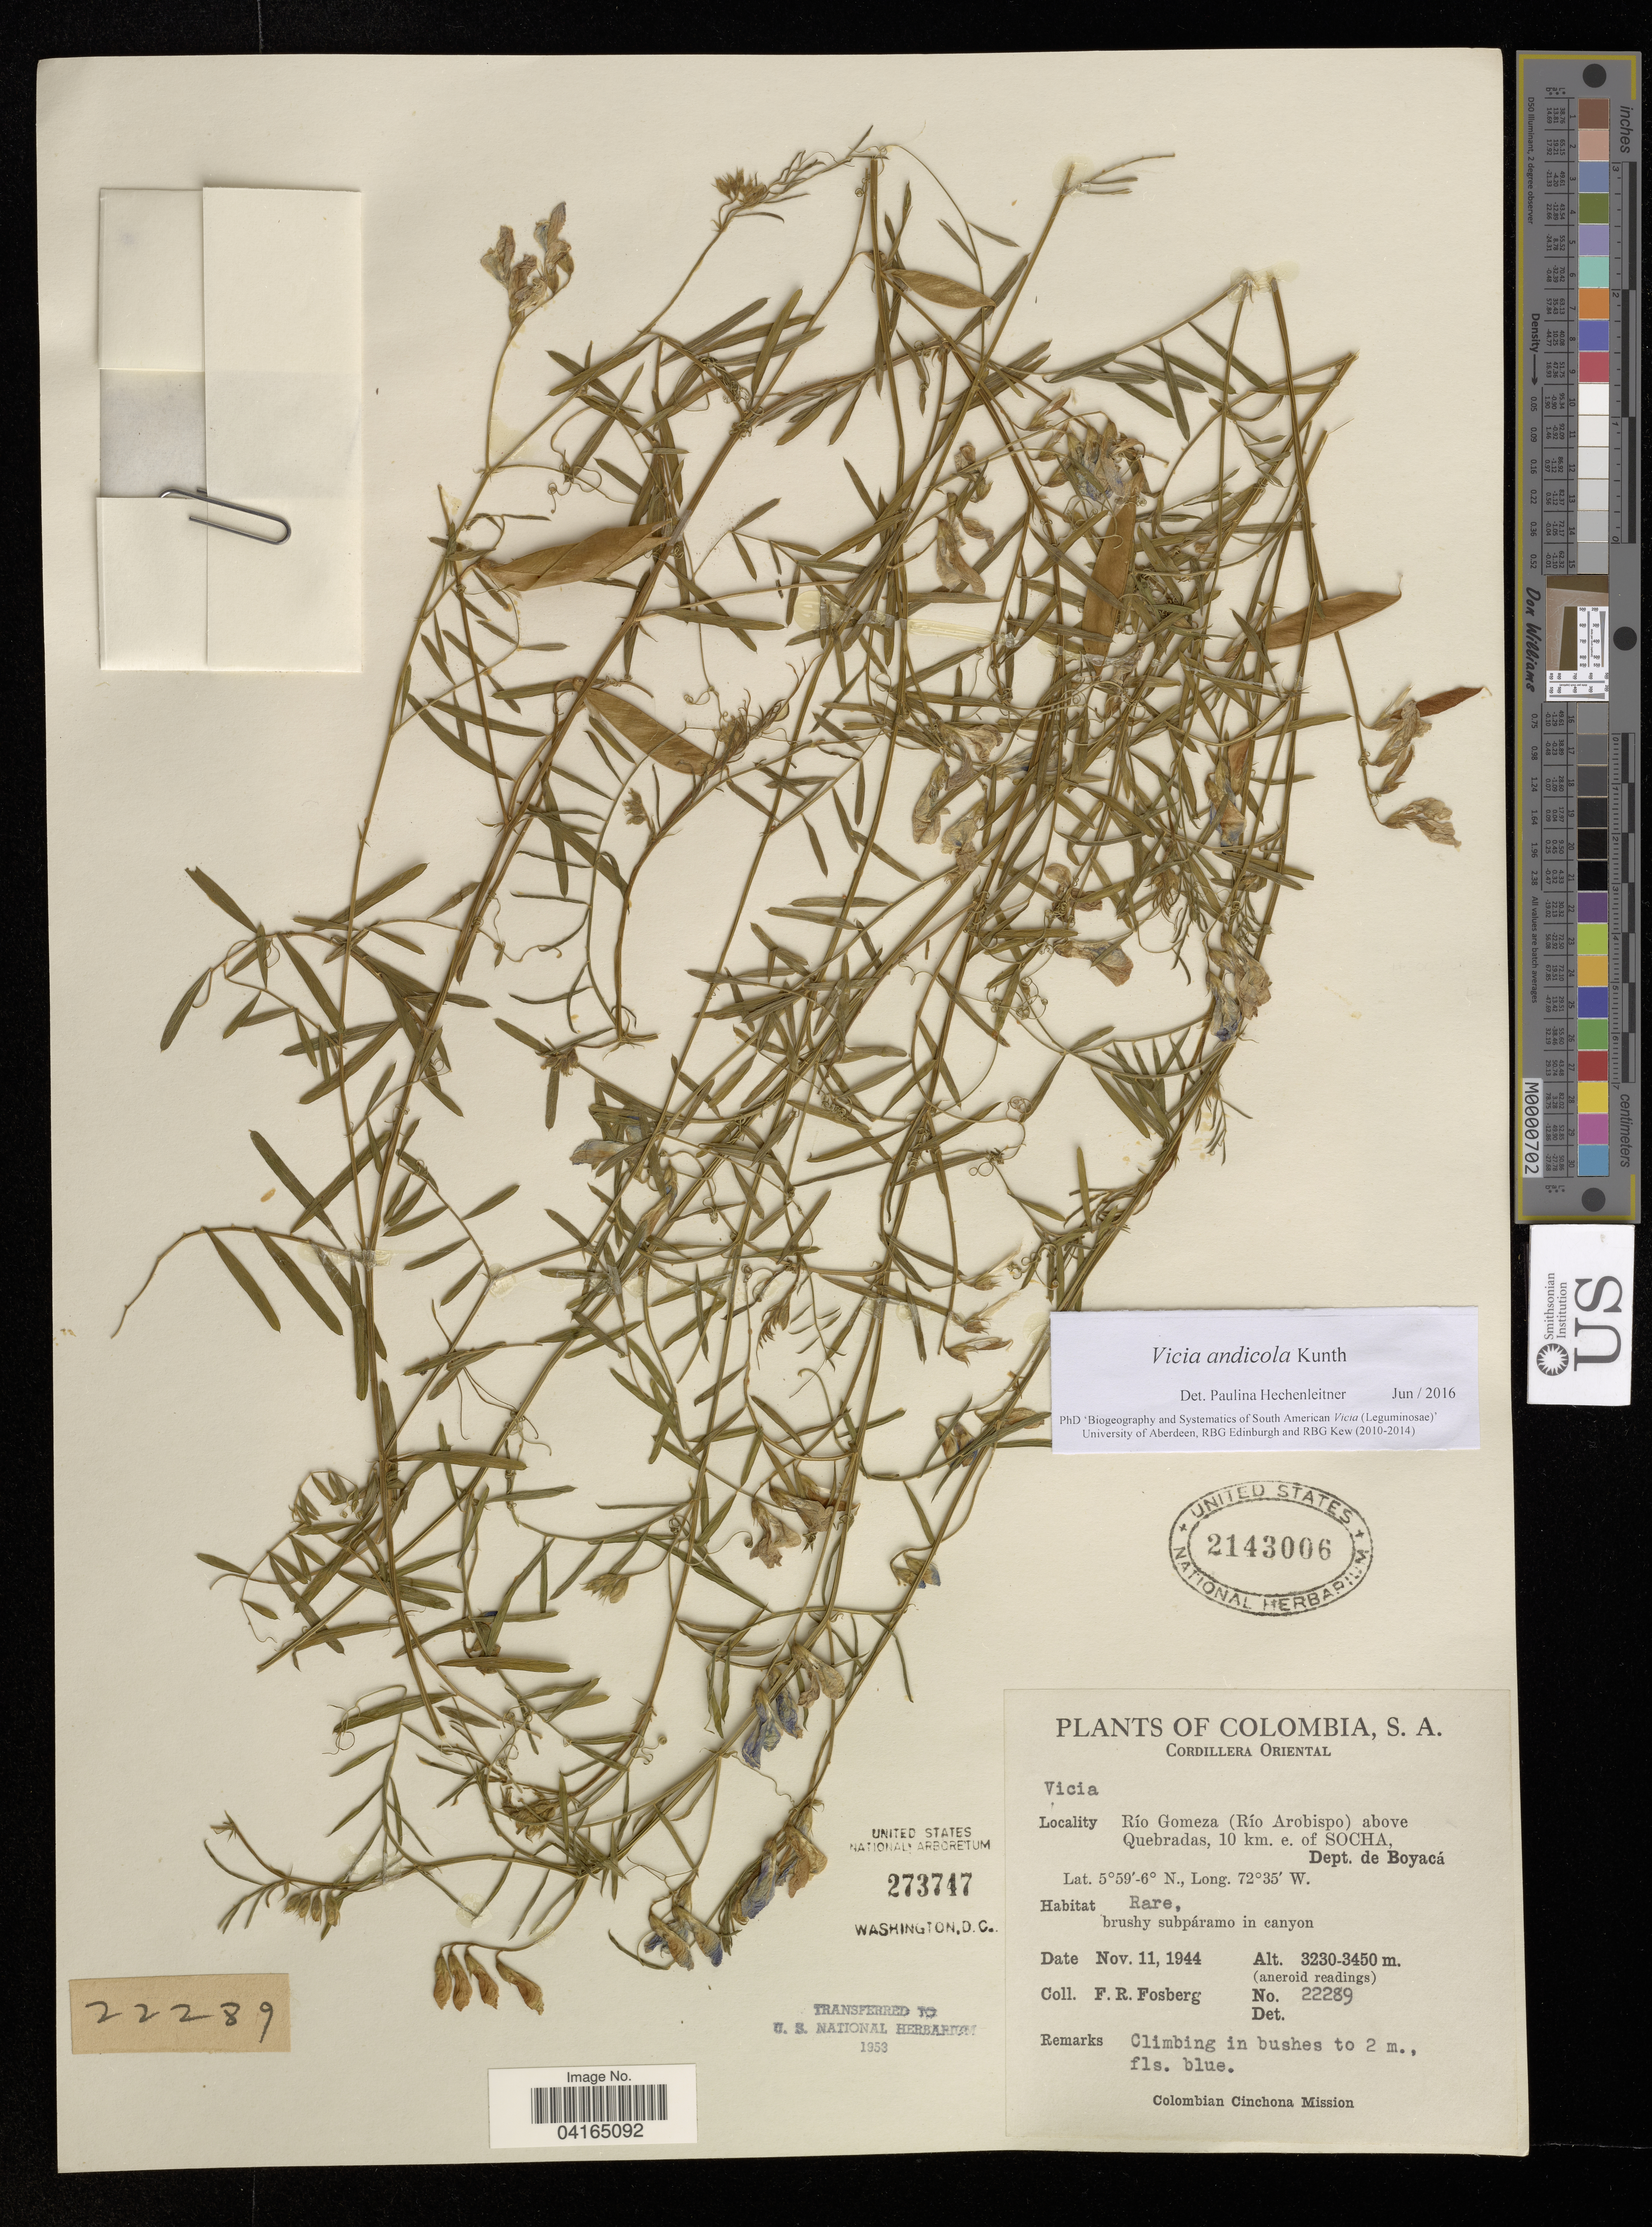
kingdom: Plantae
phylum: Tracheophyta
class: Magnoliopsida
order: Fabales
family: Fabaceae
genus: Vicia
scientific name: Vicia andicola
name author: Kunth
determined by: Hechenleitner, Paulina, RBG Edinburgh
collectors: F. R. Fosberg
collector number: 22289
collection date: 1944-11-11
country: Colombia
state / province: Boyacá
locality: Cordillera Oriental. Río Gomeza (Río Arobispo) above Quebradas, 10 km. e. of Socha, Dept. de Boyacá.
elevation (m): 3230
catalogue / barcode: US 2143006